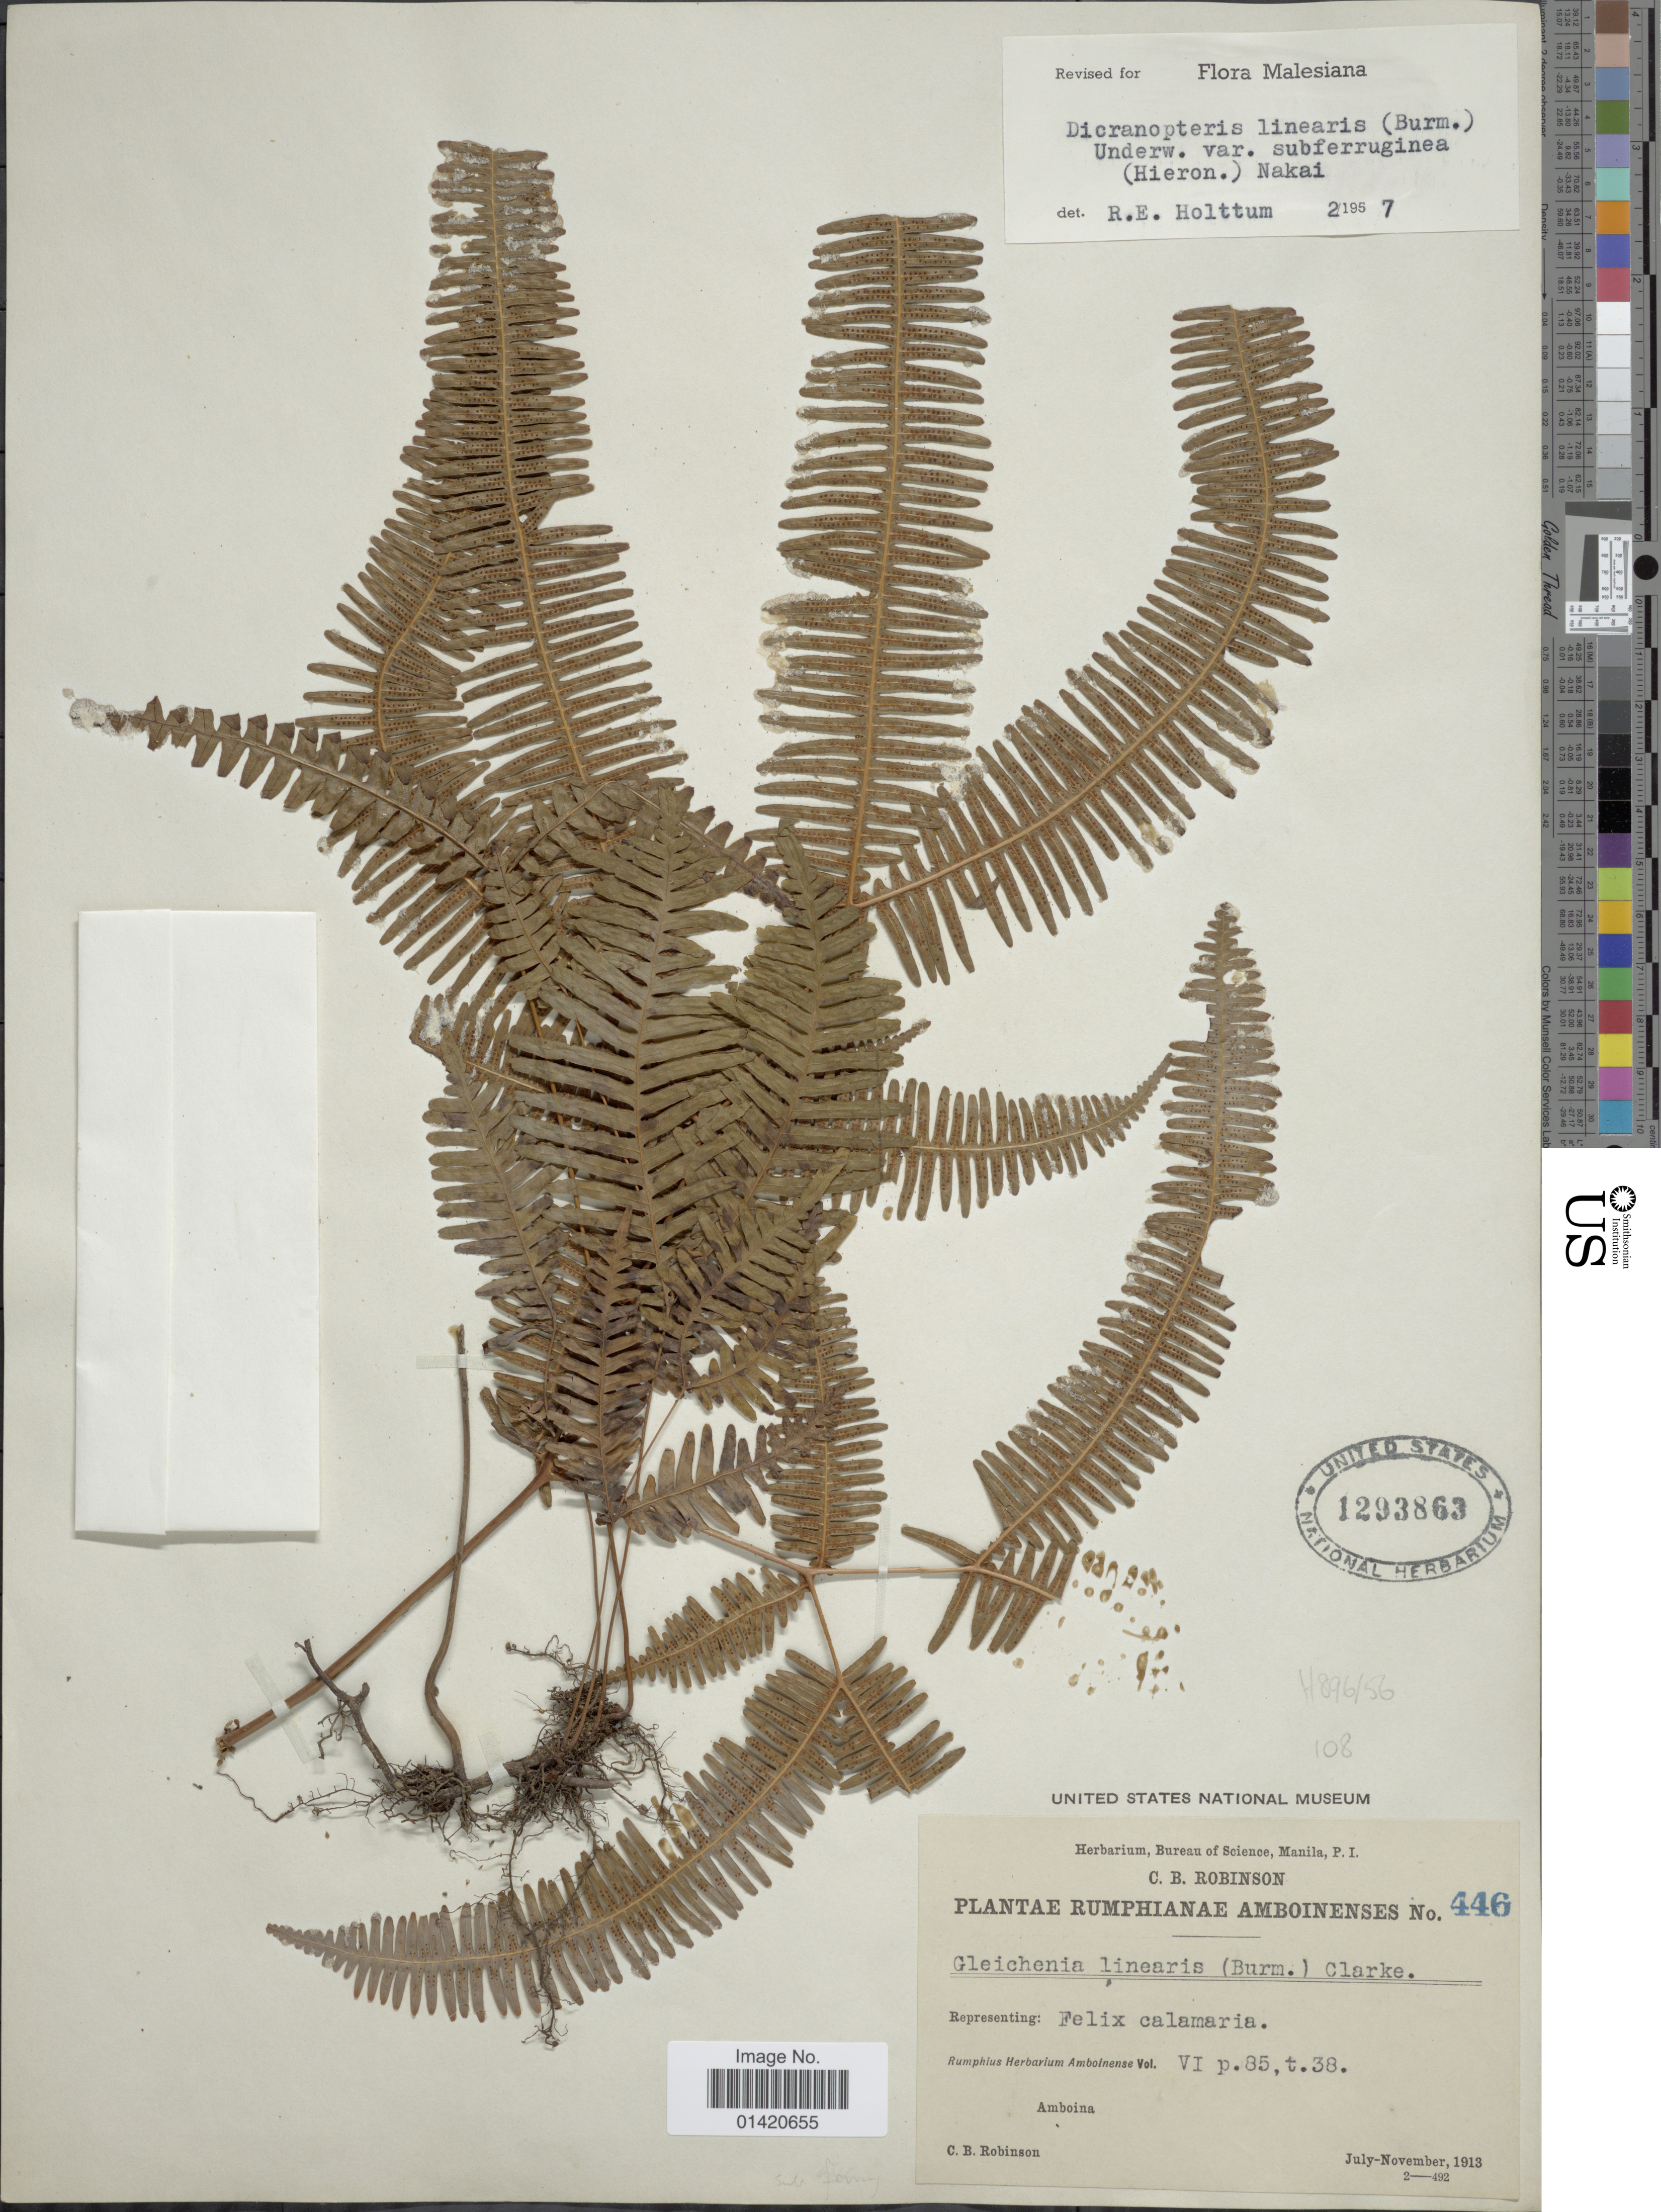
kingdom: Plantae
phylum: Tracheophyta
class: Polypodiopsida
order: Gleicheniales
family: Gleicheniaceae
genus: Dicranopteris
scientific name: Dicranopteris linearis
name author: (Burm. f.) Underw.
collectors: C. Robinson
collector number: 446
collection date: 1913-07/1913-11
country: Indonesia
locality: Amboina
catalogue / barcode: US 1293863